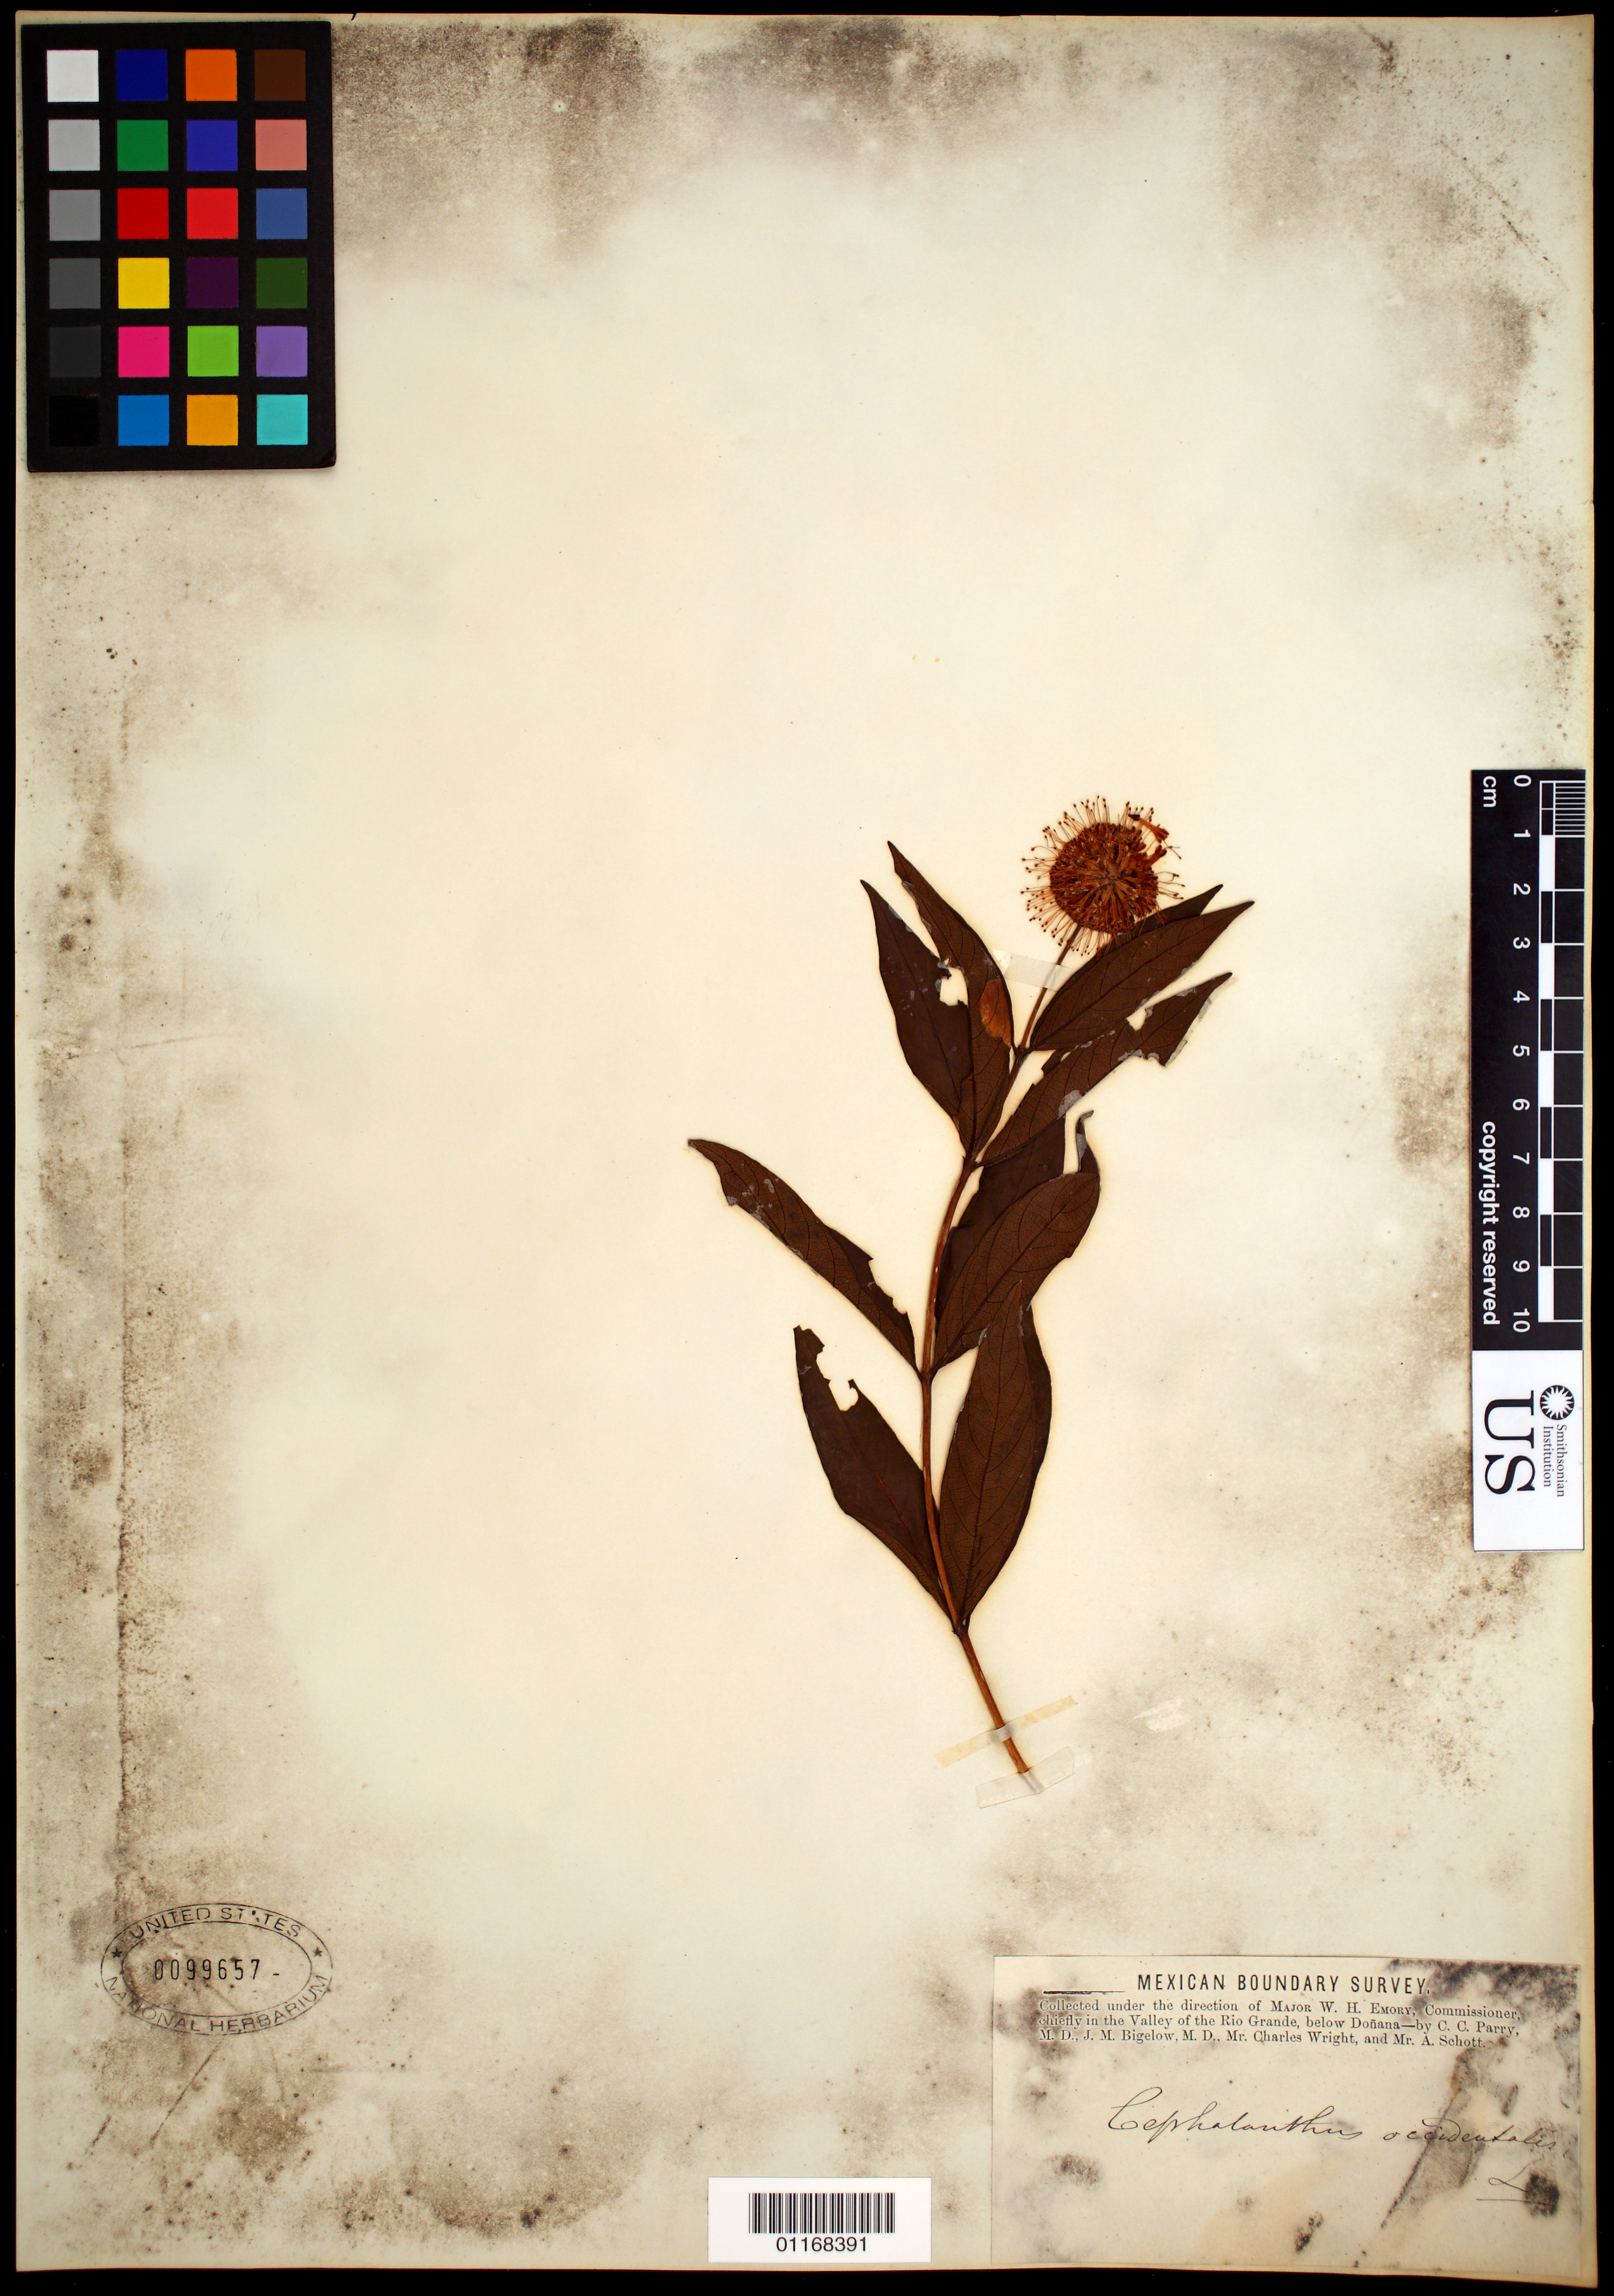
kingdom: Plantae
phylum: Tracheophyta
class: Magnoliopsida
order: Gentianales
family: Rubiaceae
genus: Cephalanthus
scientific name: Cephalanthus occidentalis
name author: L.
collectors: C. C. Parry, J. M. Bigelow, C. Wright & A. Schott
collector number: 428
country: United States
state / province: Texas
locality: in the Valley of the Rio Grande, below Donana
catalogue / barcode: US 99657